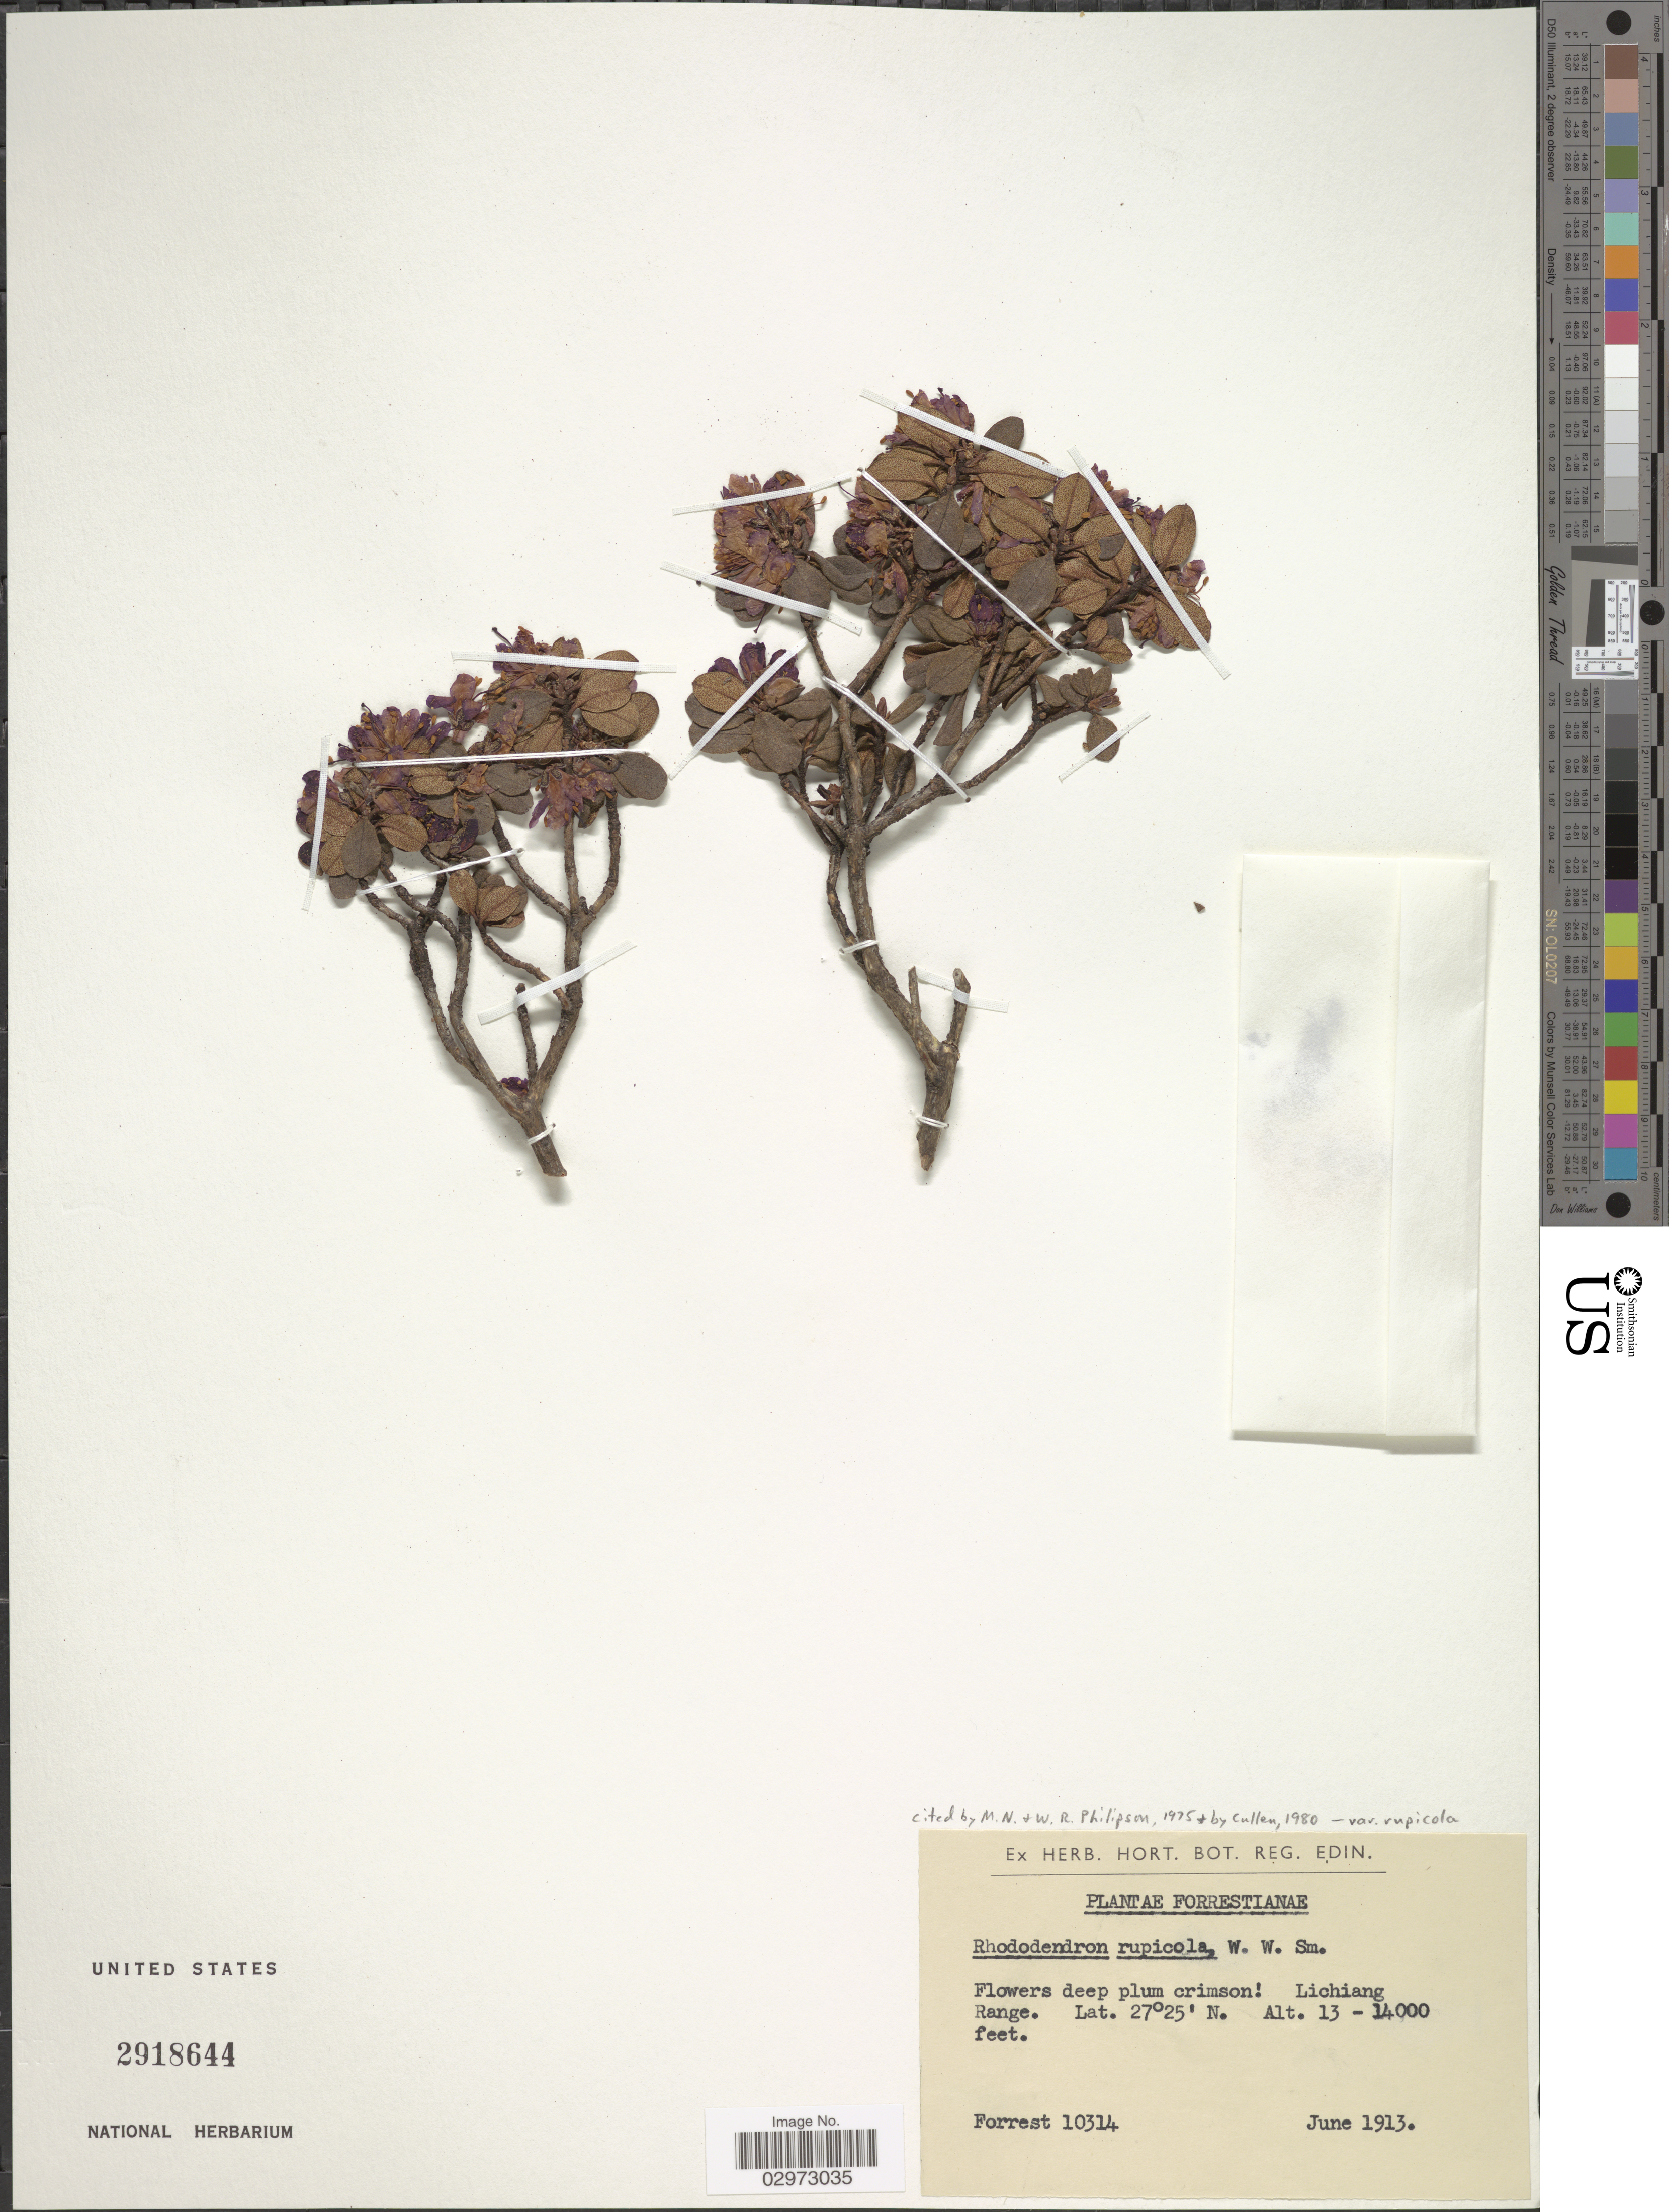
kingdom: Plantae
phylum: Tracheophyta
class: Magnoliopsida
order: Ericales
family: Ericaceae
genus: Rhododendron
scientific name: Rhododendron rupicola var. rupicola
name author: W.W. Sm.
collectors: -. Forrest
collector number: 10314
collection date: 1913-06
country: China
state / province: Yunnan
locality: Lichiang Range.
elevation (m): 3962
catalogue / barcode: US 2918644